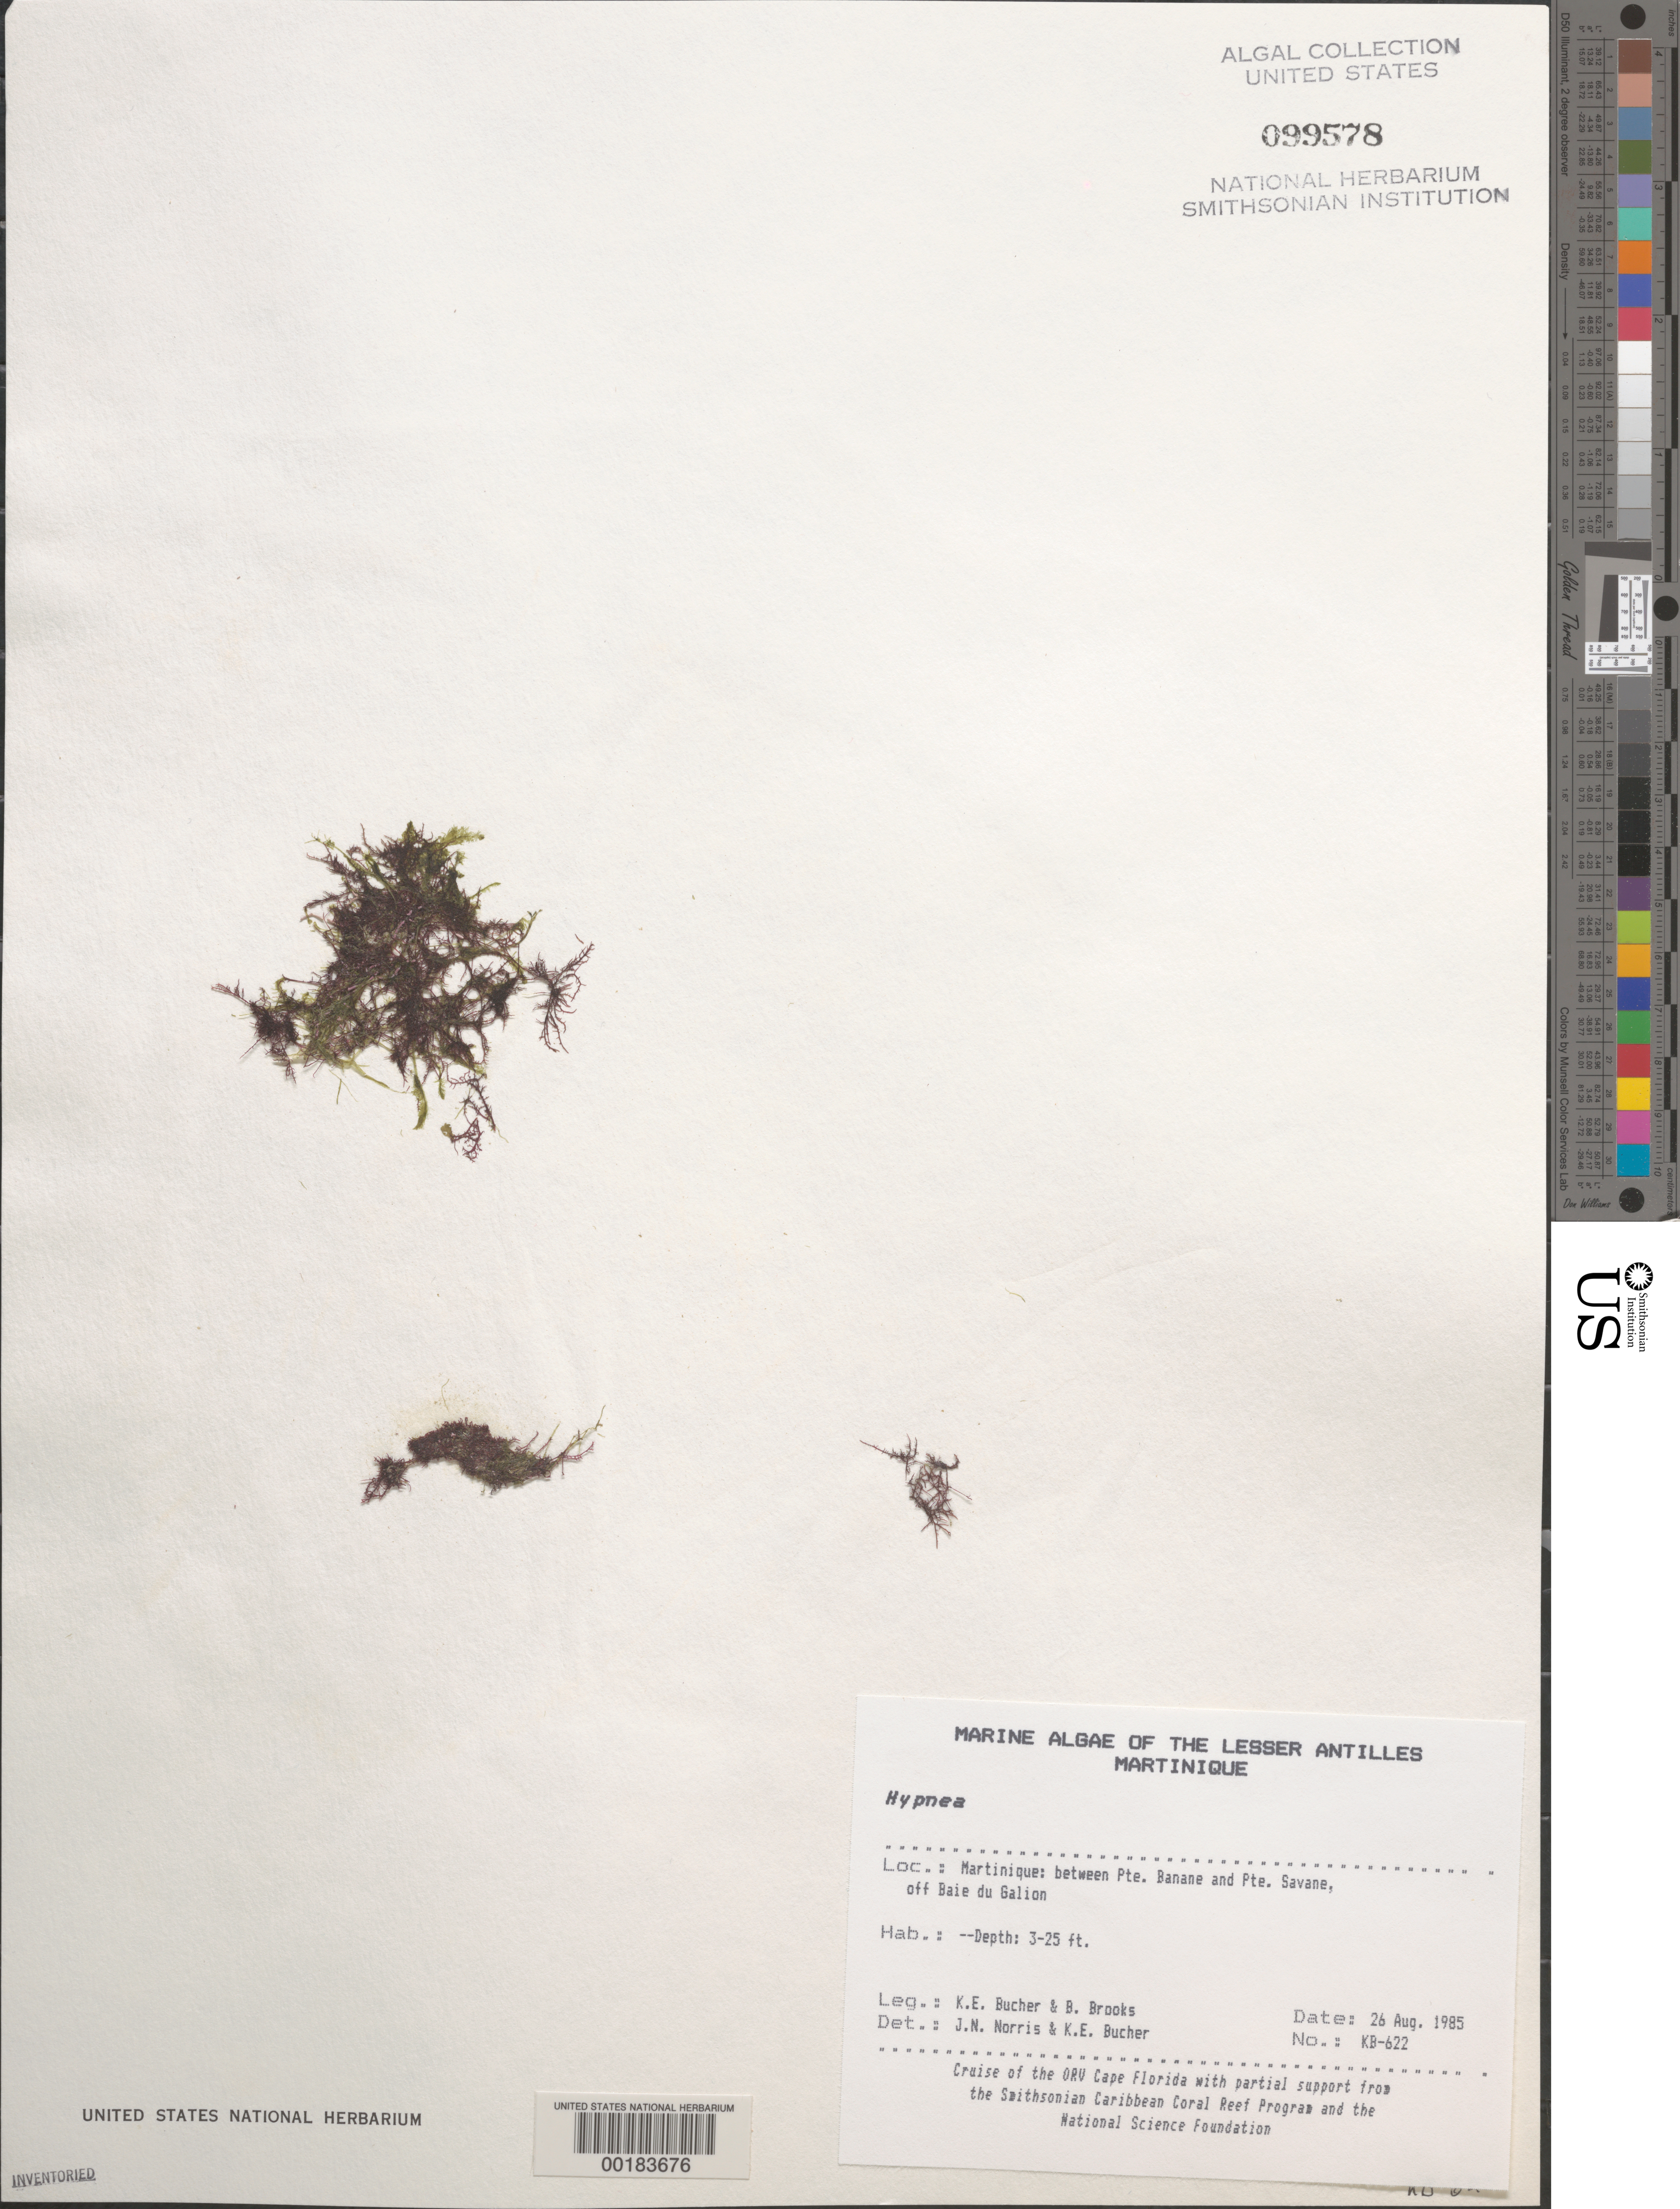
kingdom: Plantae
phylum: Rhodophyta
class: Florideophyceae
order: Gigartinales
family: Cystocloniaceae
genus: Hypnea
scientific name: Hypnea sp.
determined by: Norris, J. N.; Bucher, K. E.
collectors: K. E. Bucher & B. Brooks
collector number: KB-622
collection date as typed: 26 Aug 1985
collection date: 1985-08-26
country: Martinique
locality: Between Pointe Banane and Pointe Savane, off Baie du Galion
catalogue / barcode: US 99578